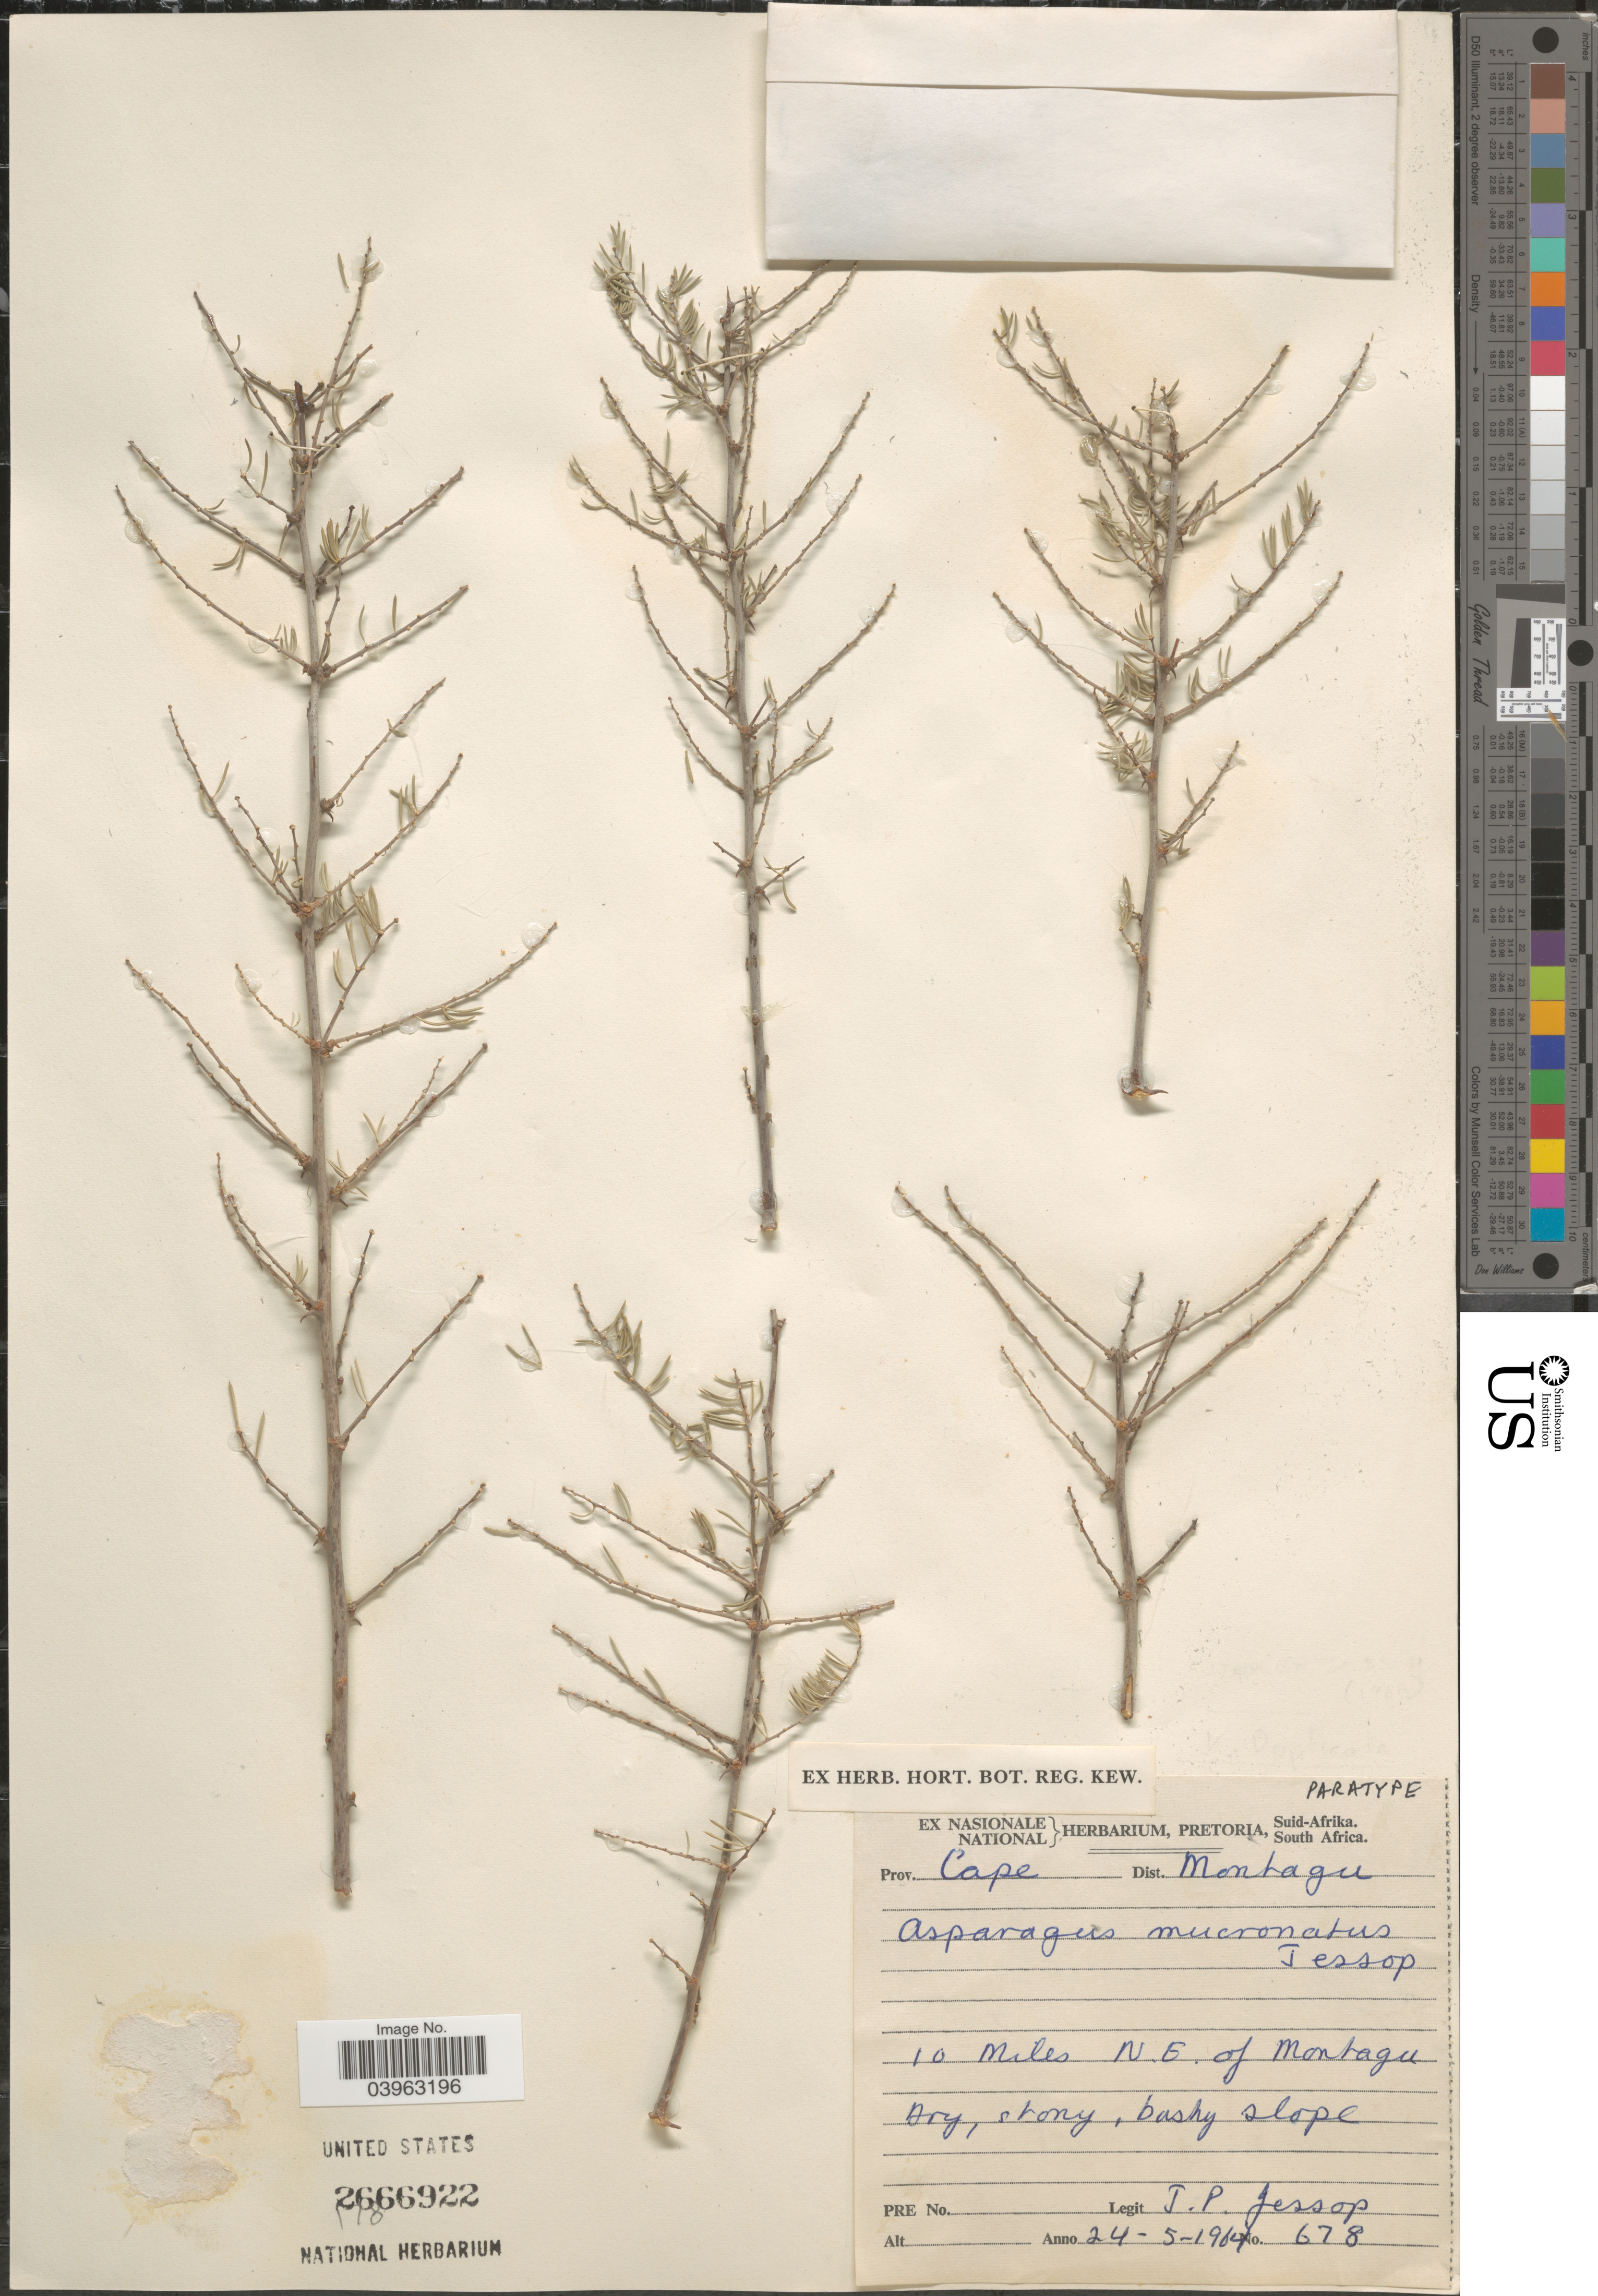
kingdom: Plantae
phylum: Tracheophyta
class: Liliopsida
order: Asparagales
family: Asparagaceae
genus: Asparagus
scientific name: Asparagus mucronatus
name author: Jessop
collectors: J. Jessop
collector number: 678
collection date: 1964-05-24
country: South Africa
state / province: Western Cape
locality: Prov. Cape. Dist. Montagu. 10 Miles N. E. of Montagu.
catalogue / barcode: US 2666922